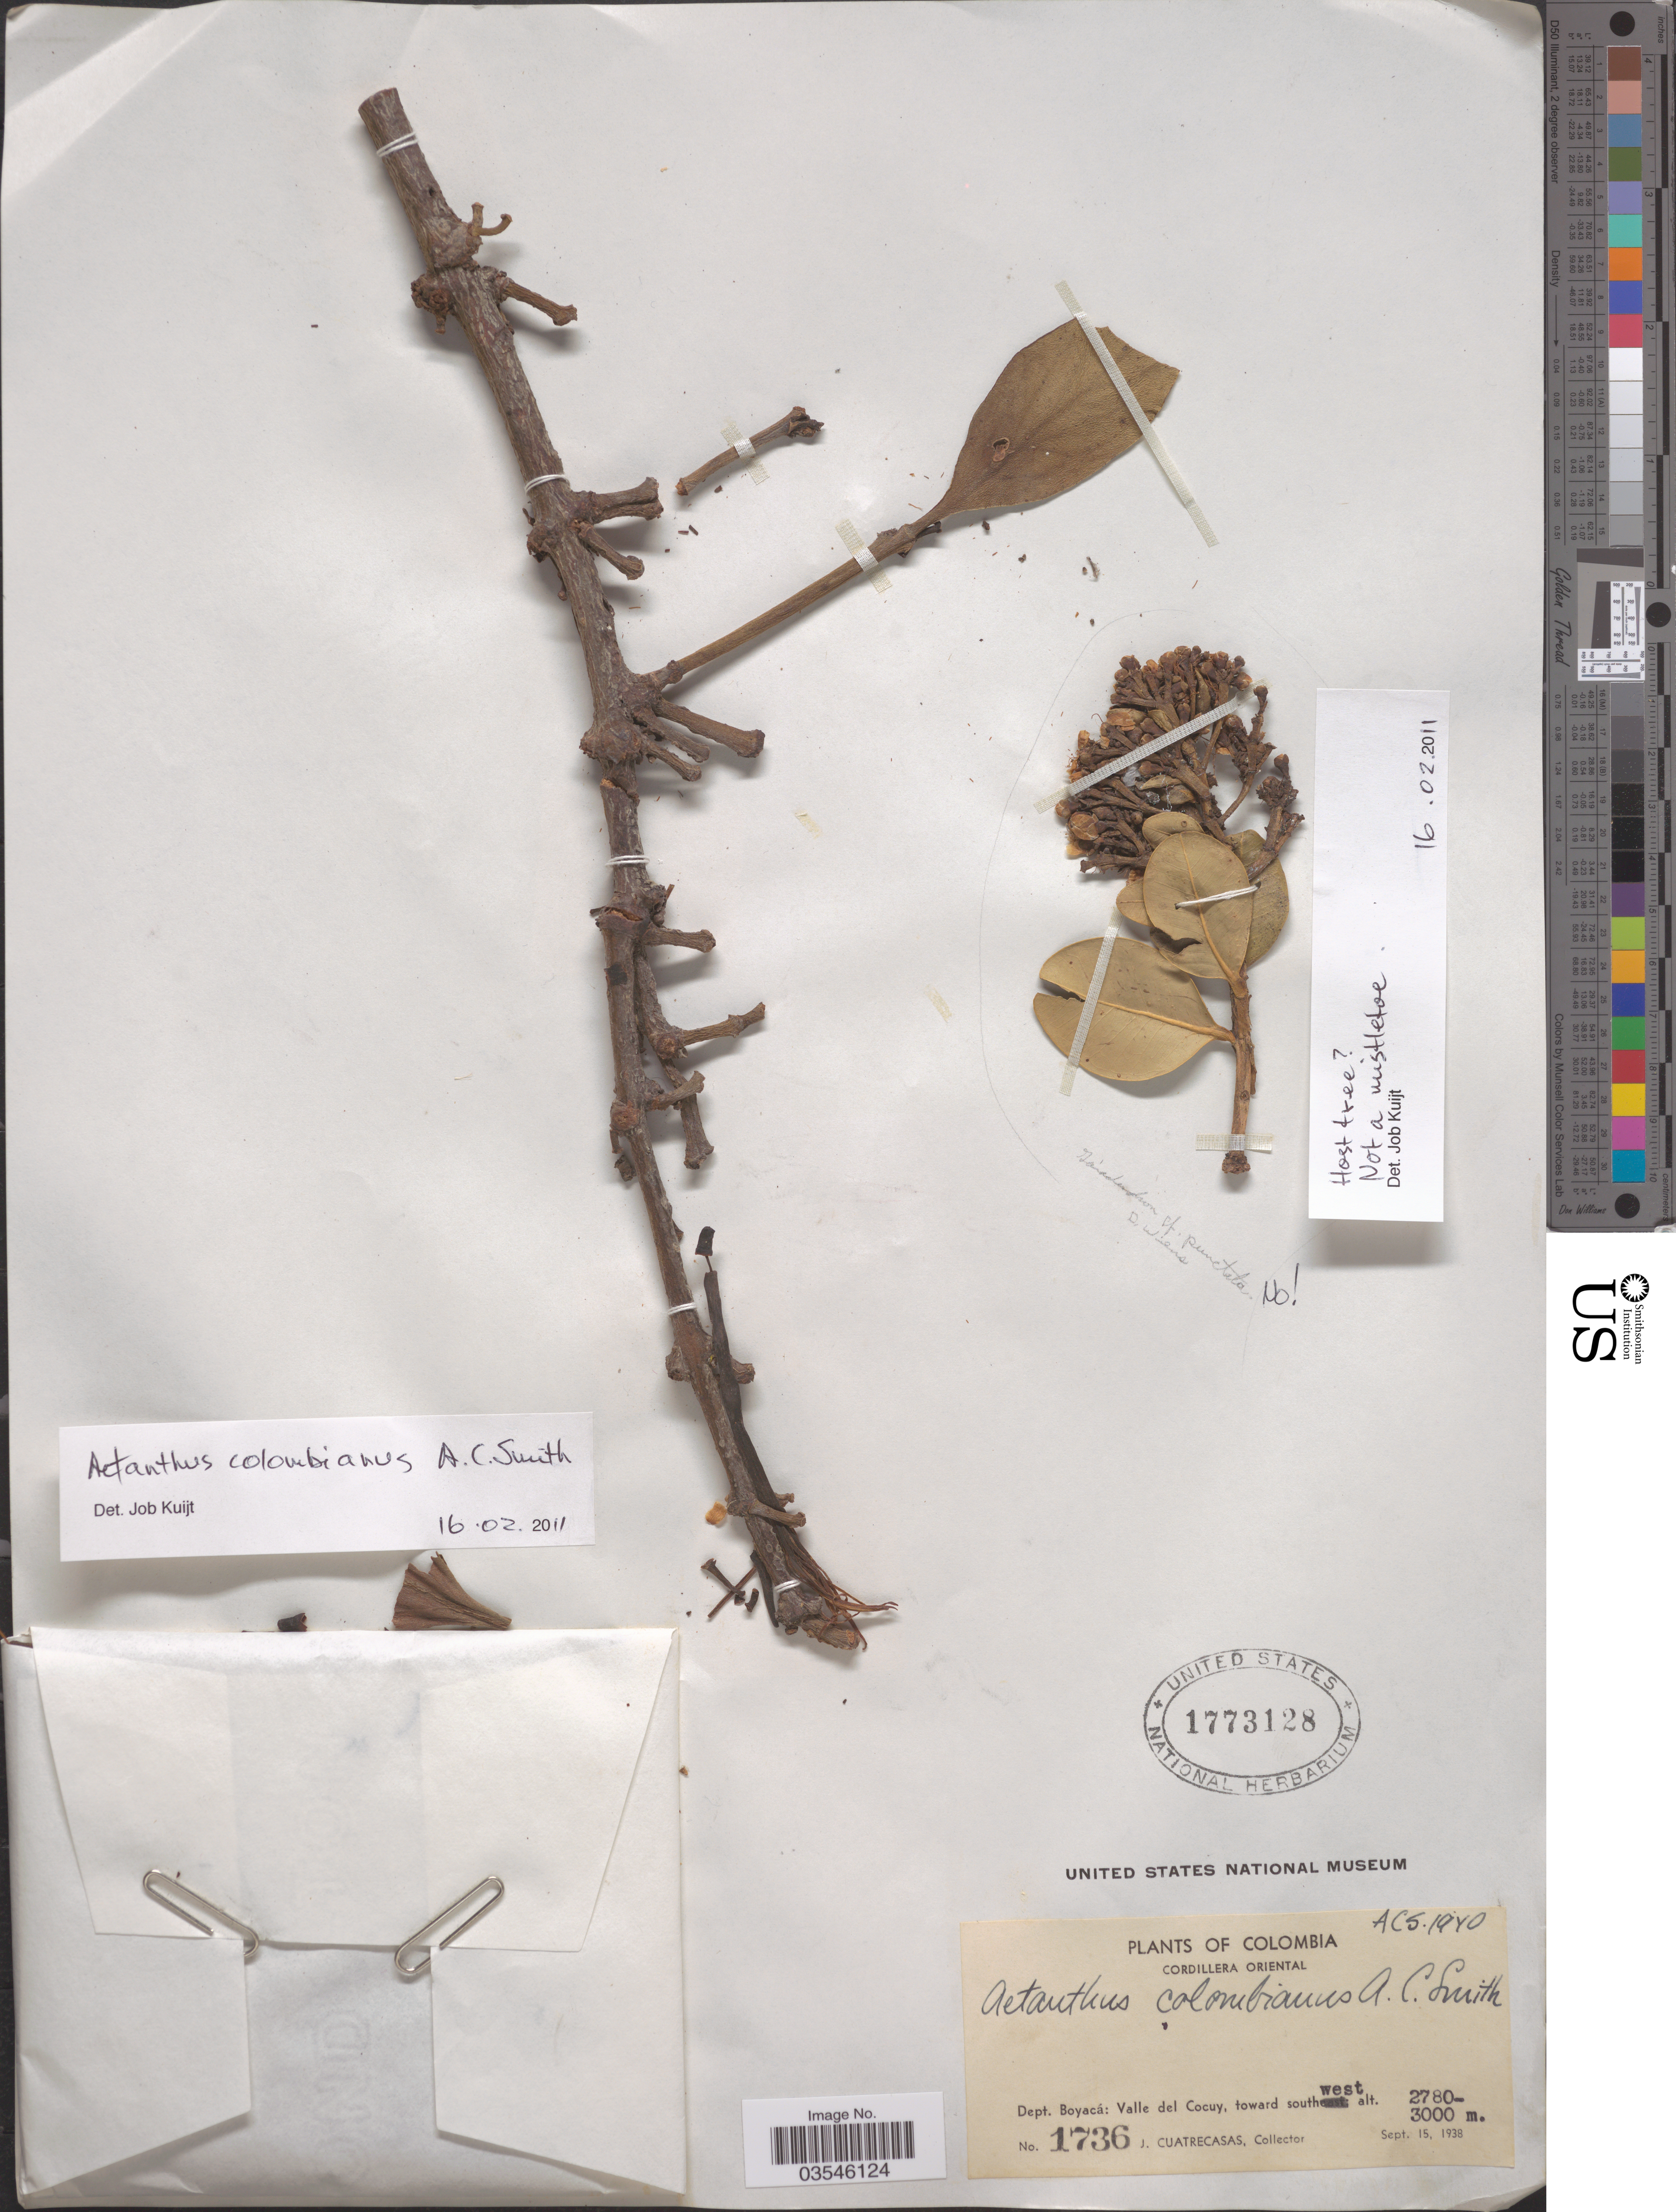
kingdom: Plantae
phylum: Tracheophyta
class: Magnoliopsida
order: Santalales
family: Loranthaceae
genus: Aetanthus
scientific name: Aetanthus colombianus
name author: A.C. Sm.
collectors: J. Cuatrecasas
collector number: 1736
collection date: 1938-09-15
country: Colombia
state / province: Boyacá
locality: Cordillera Oriental. Dept. Boyacá: Valle del Cocuy, toward southwest.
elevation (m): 2780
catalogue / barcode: US 1773128